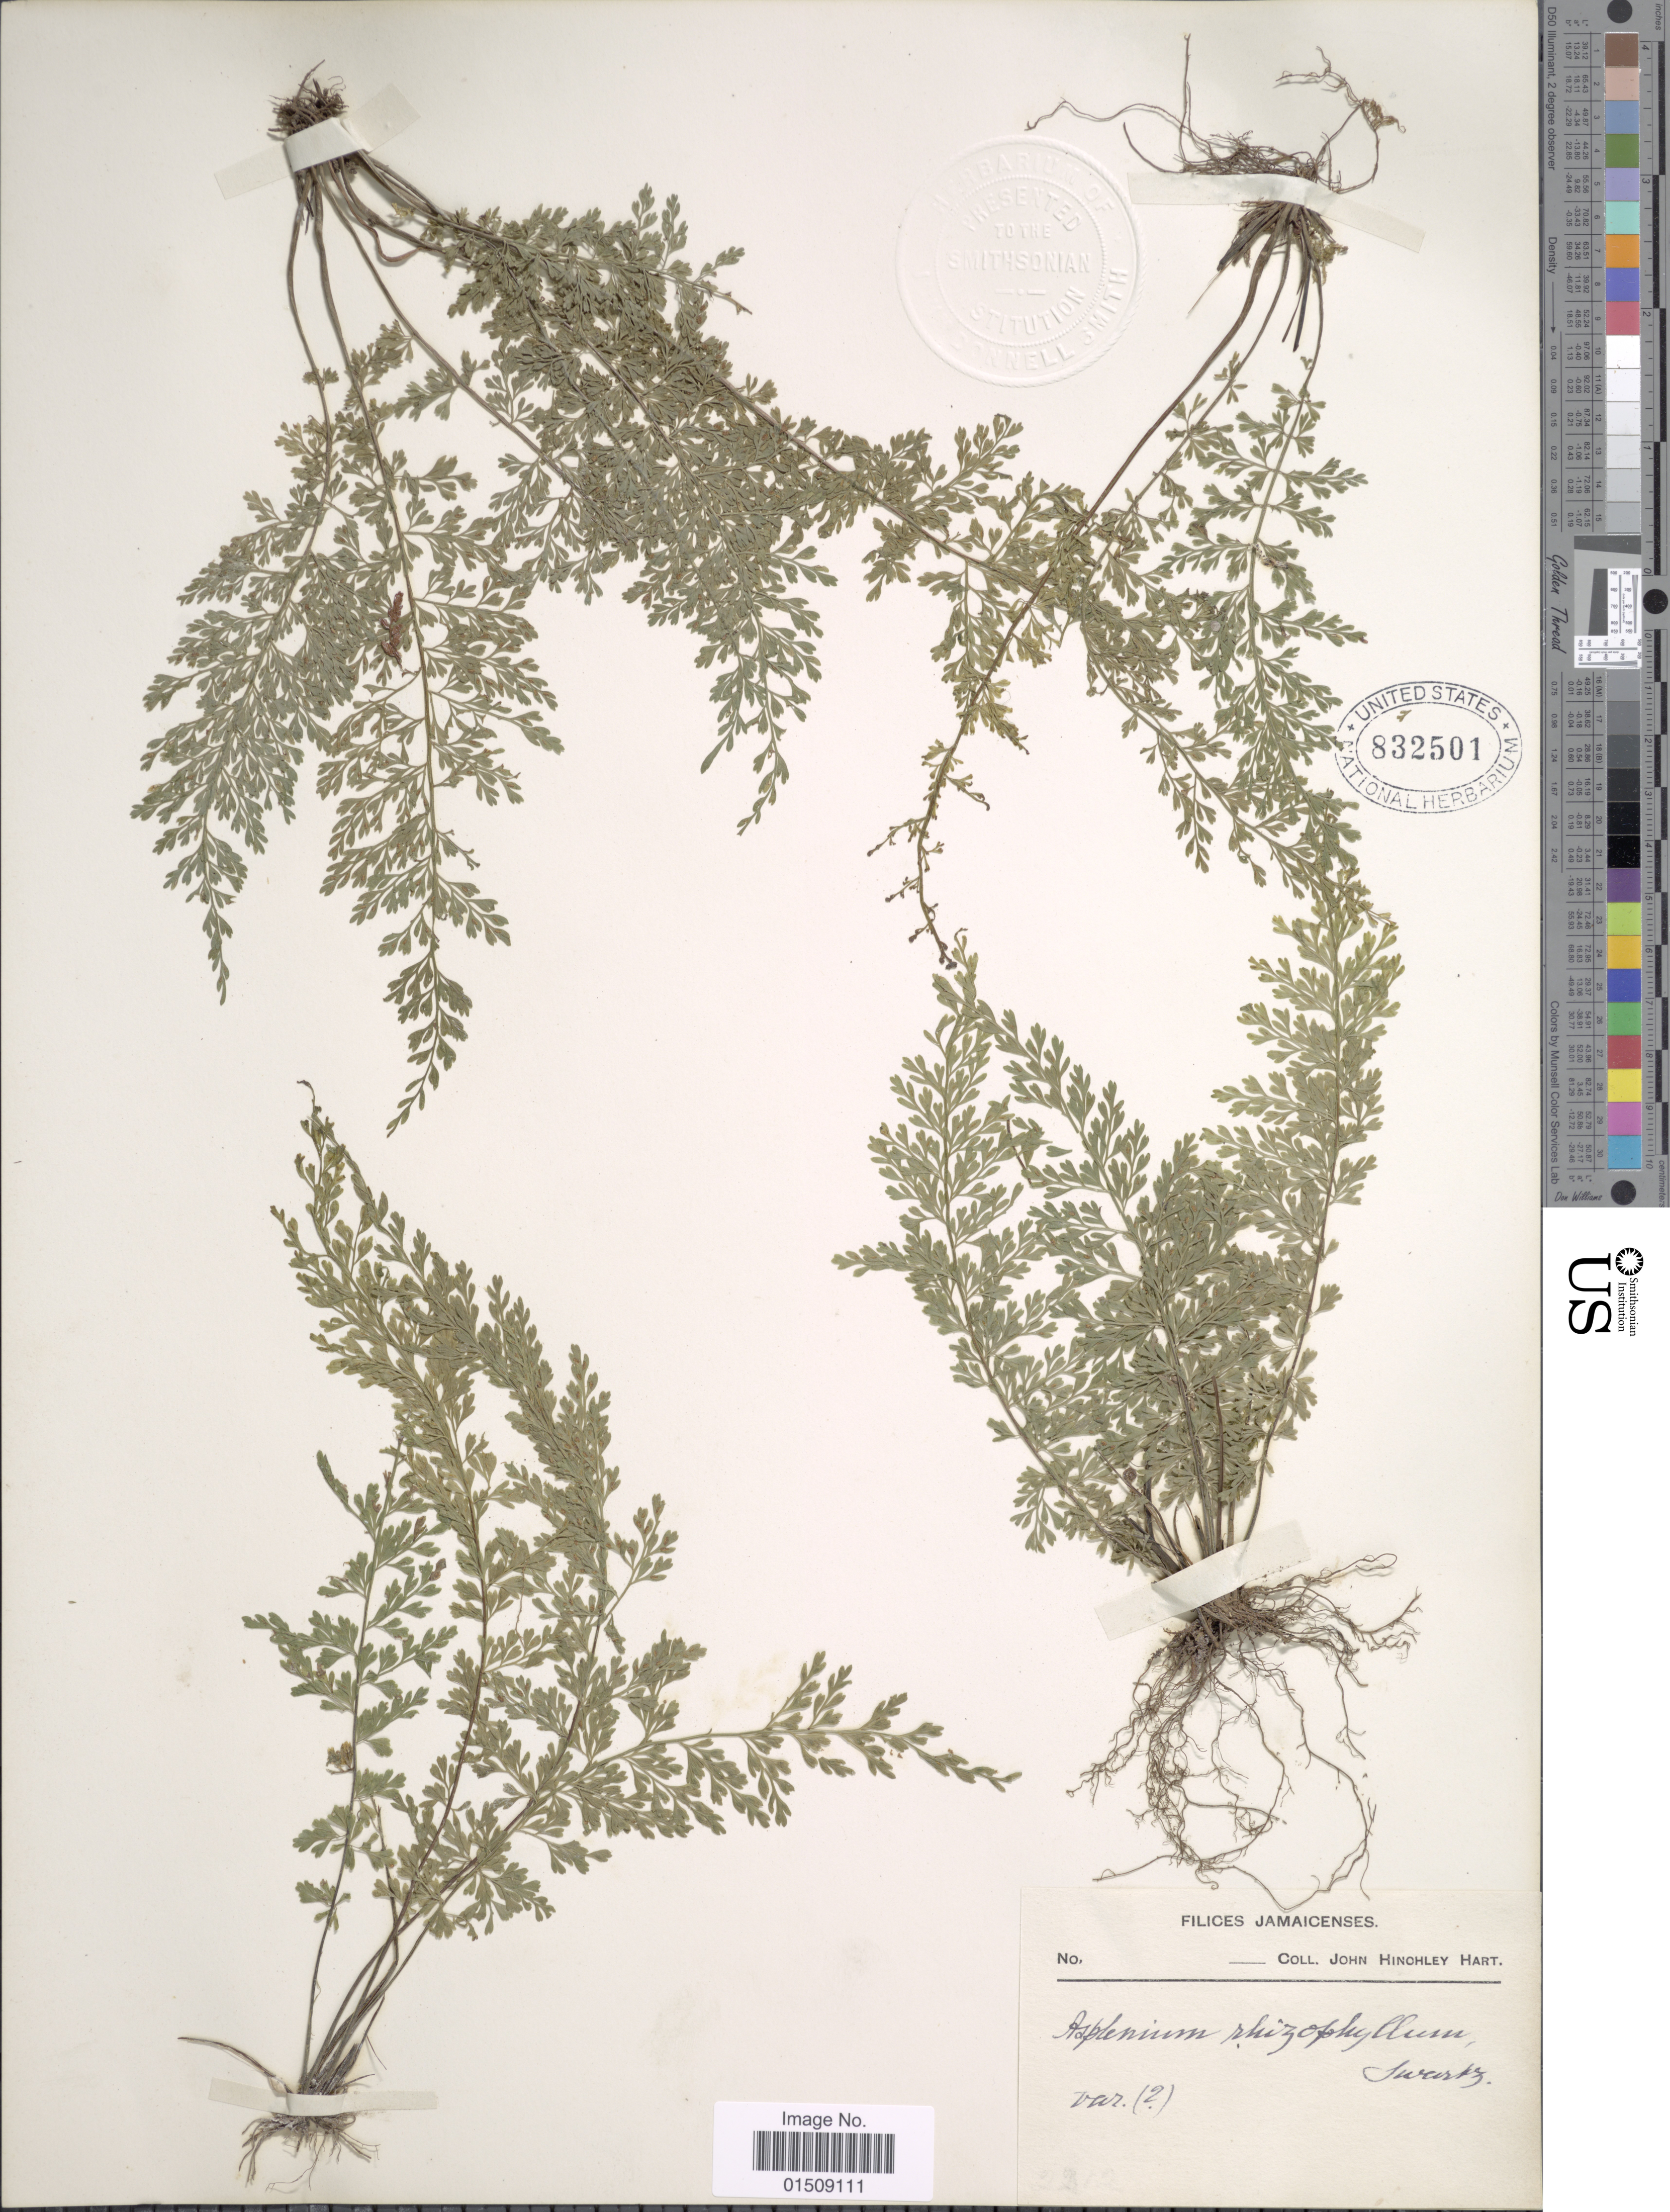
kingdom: Plantae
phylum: Tracheophyta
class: Polypodiopsida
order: Polypodiales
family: Aspleniaceae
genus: Asplenium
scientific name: Asplenium myriophyllum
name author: (Sw.) C. Presl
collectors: J. H. Hart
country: Jamaica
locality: Jamaicensis